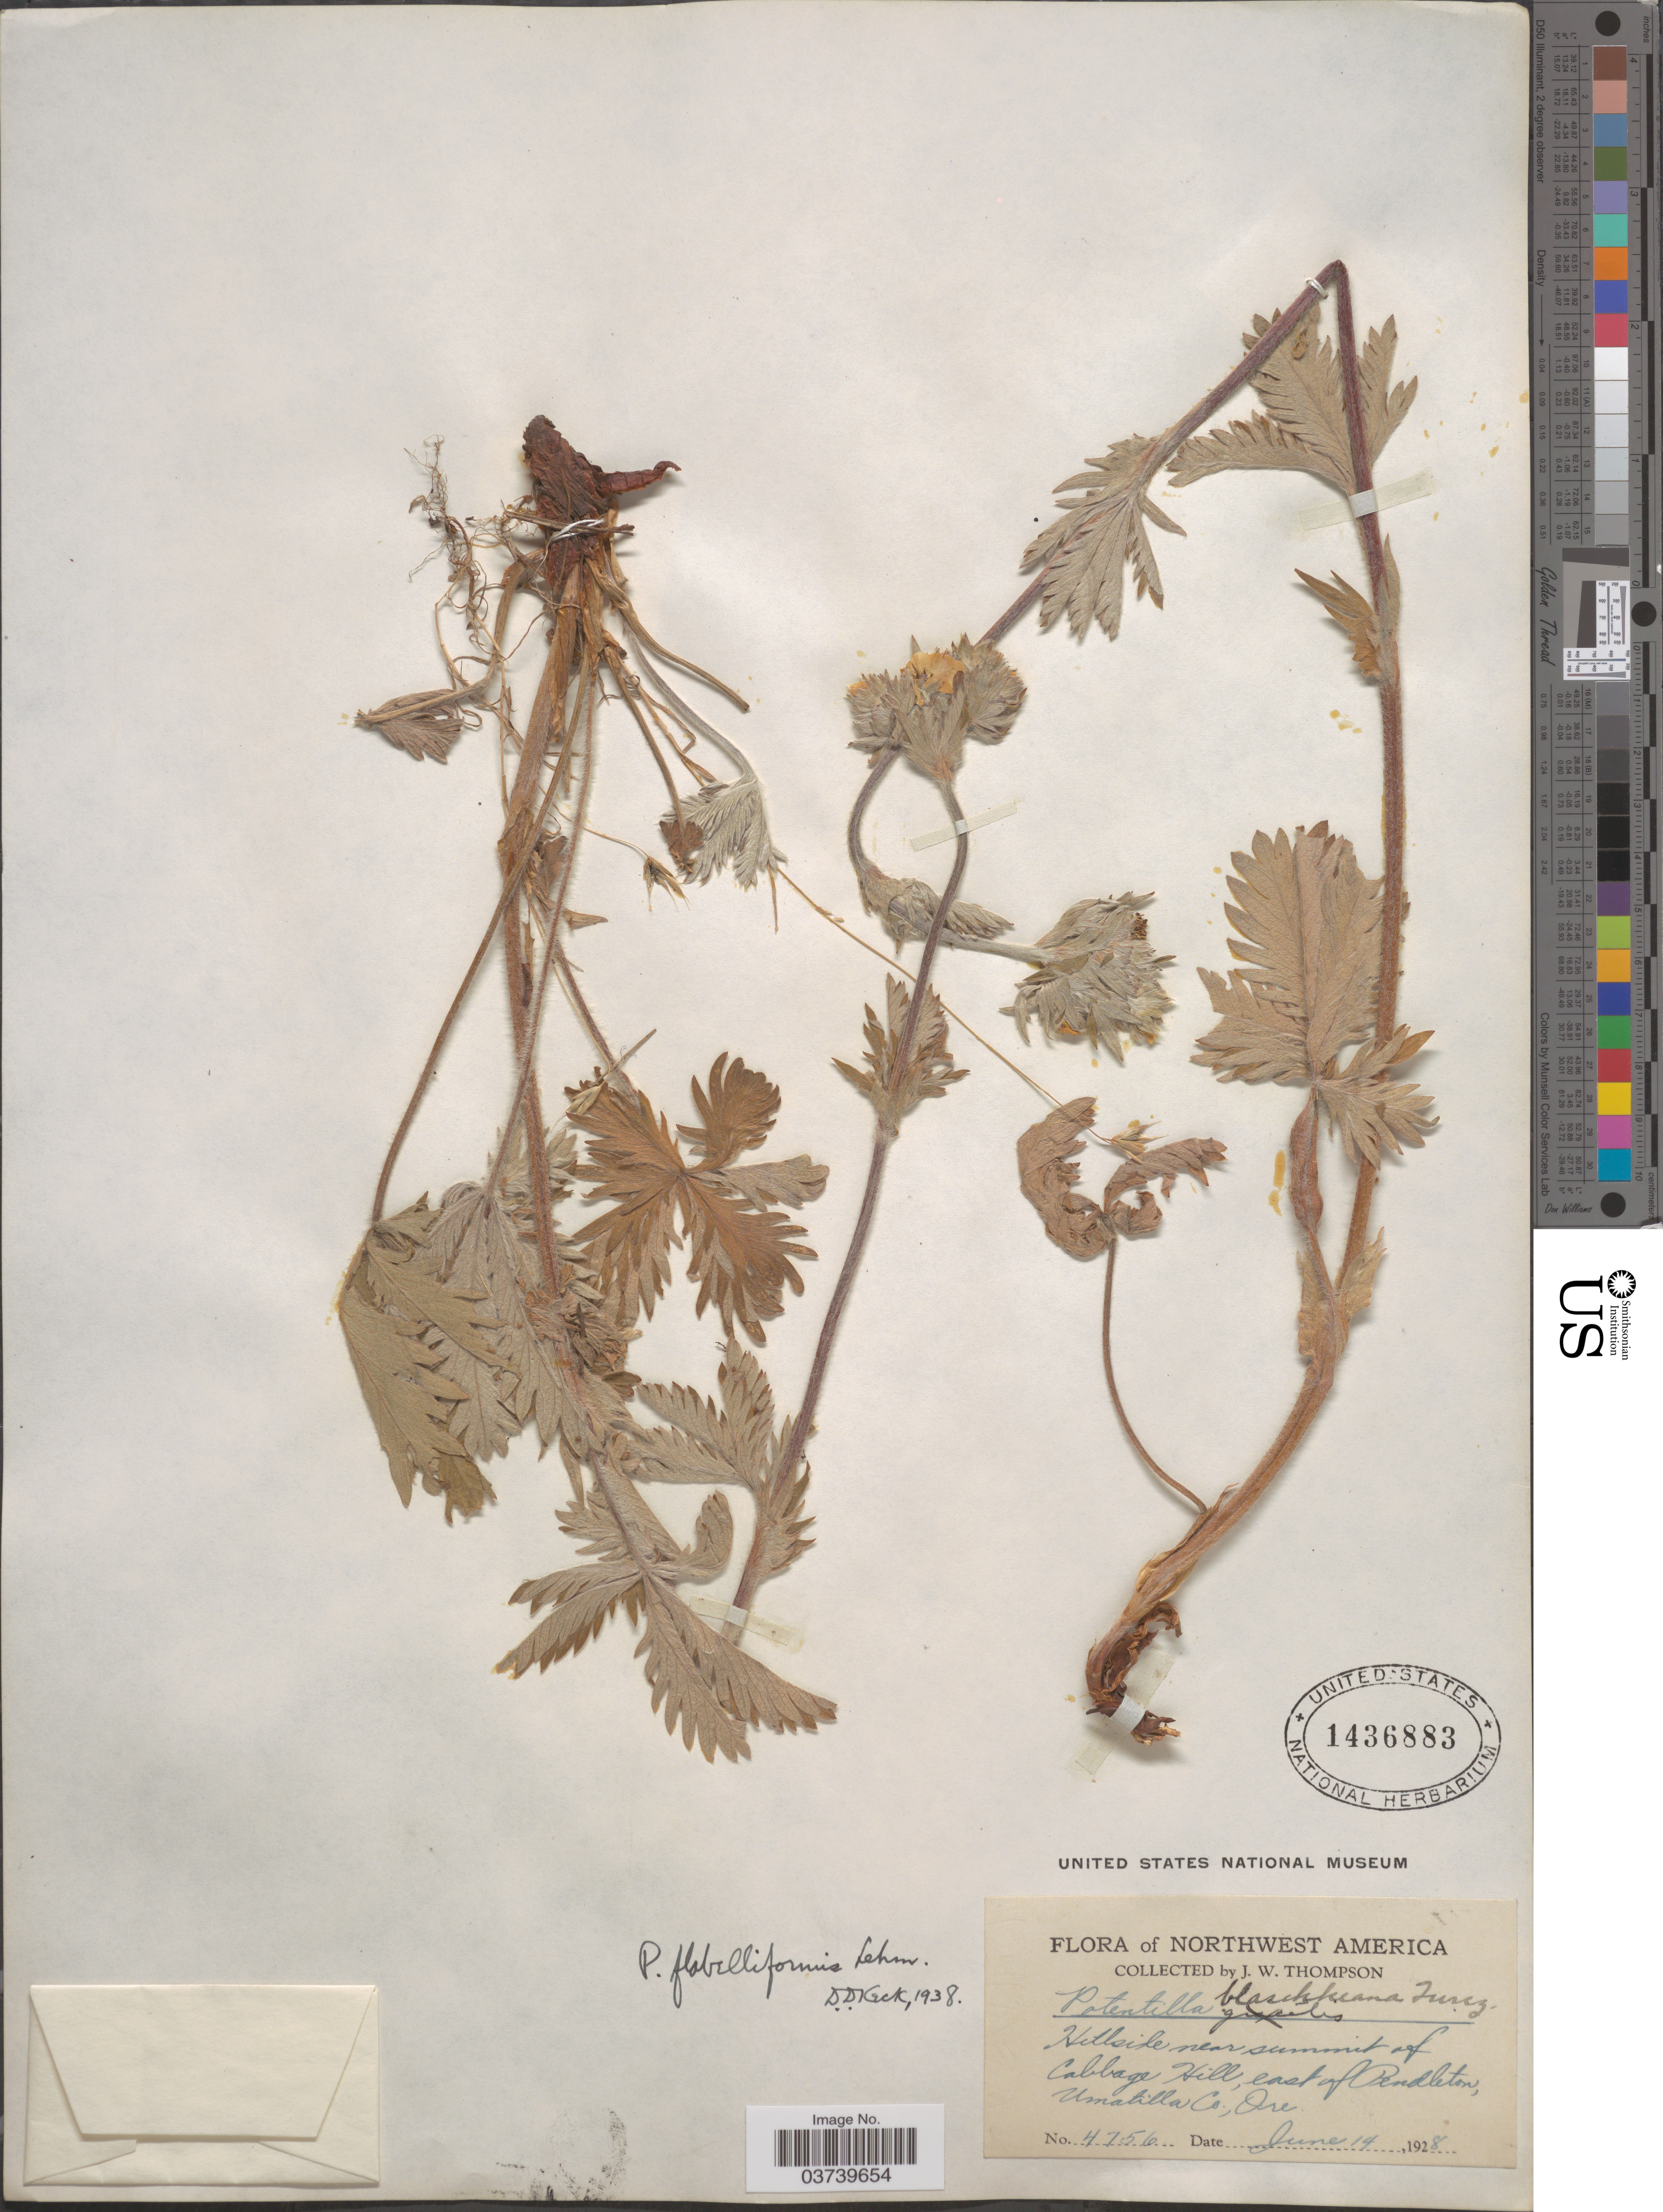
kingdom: Plantae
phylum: Tracheophyta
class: Magnoliopsida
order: Rosales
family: Rosaceae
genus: Potentilla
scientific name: Potentilla gracilis var. flabelliformis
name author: (Lehm.) Nutt.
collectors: J. Thompson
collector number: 4756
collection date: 1928-06-14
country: United States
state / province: Oregon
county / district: Umatilla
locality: Northwest America. Hillside near summit of Cabbage Hill, east of Pendleton, Umatilla Co.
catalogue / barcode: US 1436883